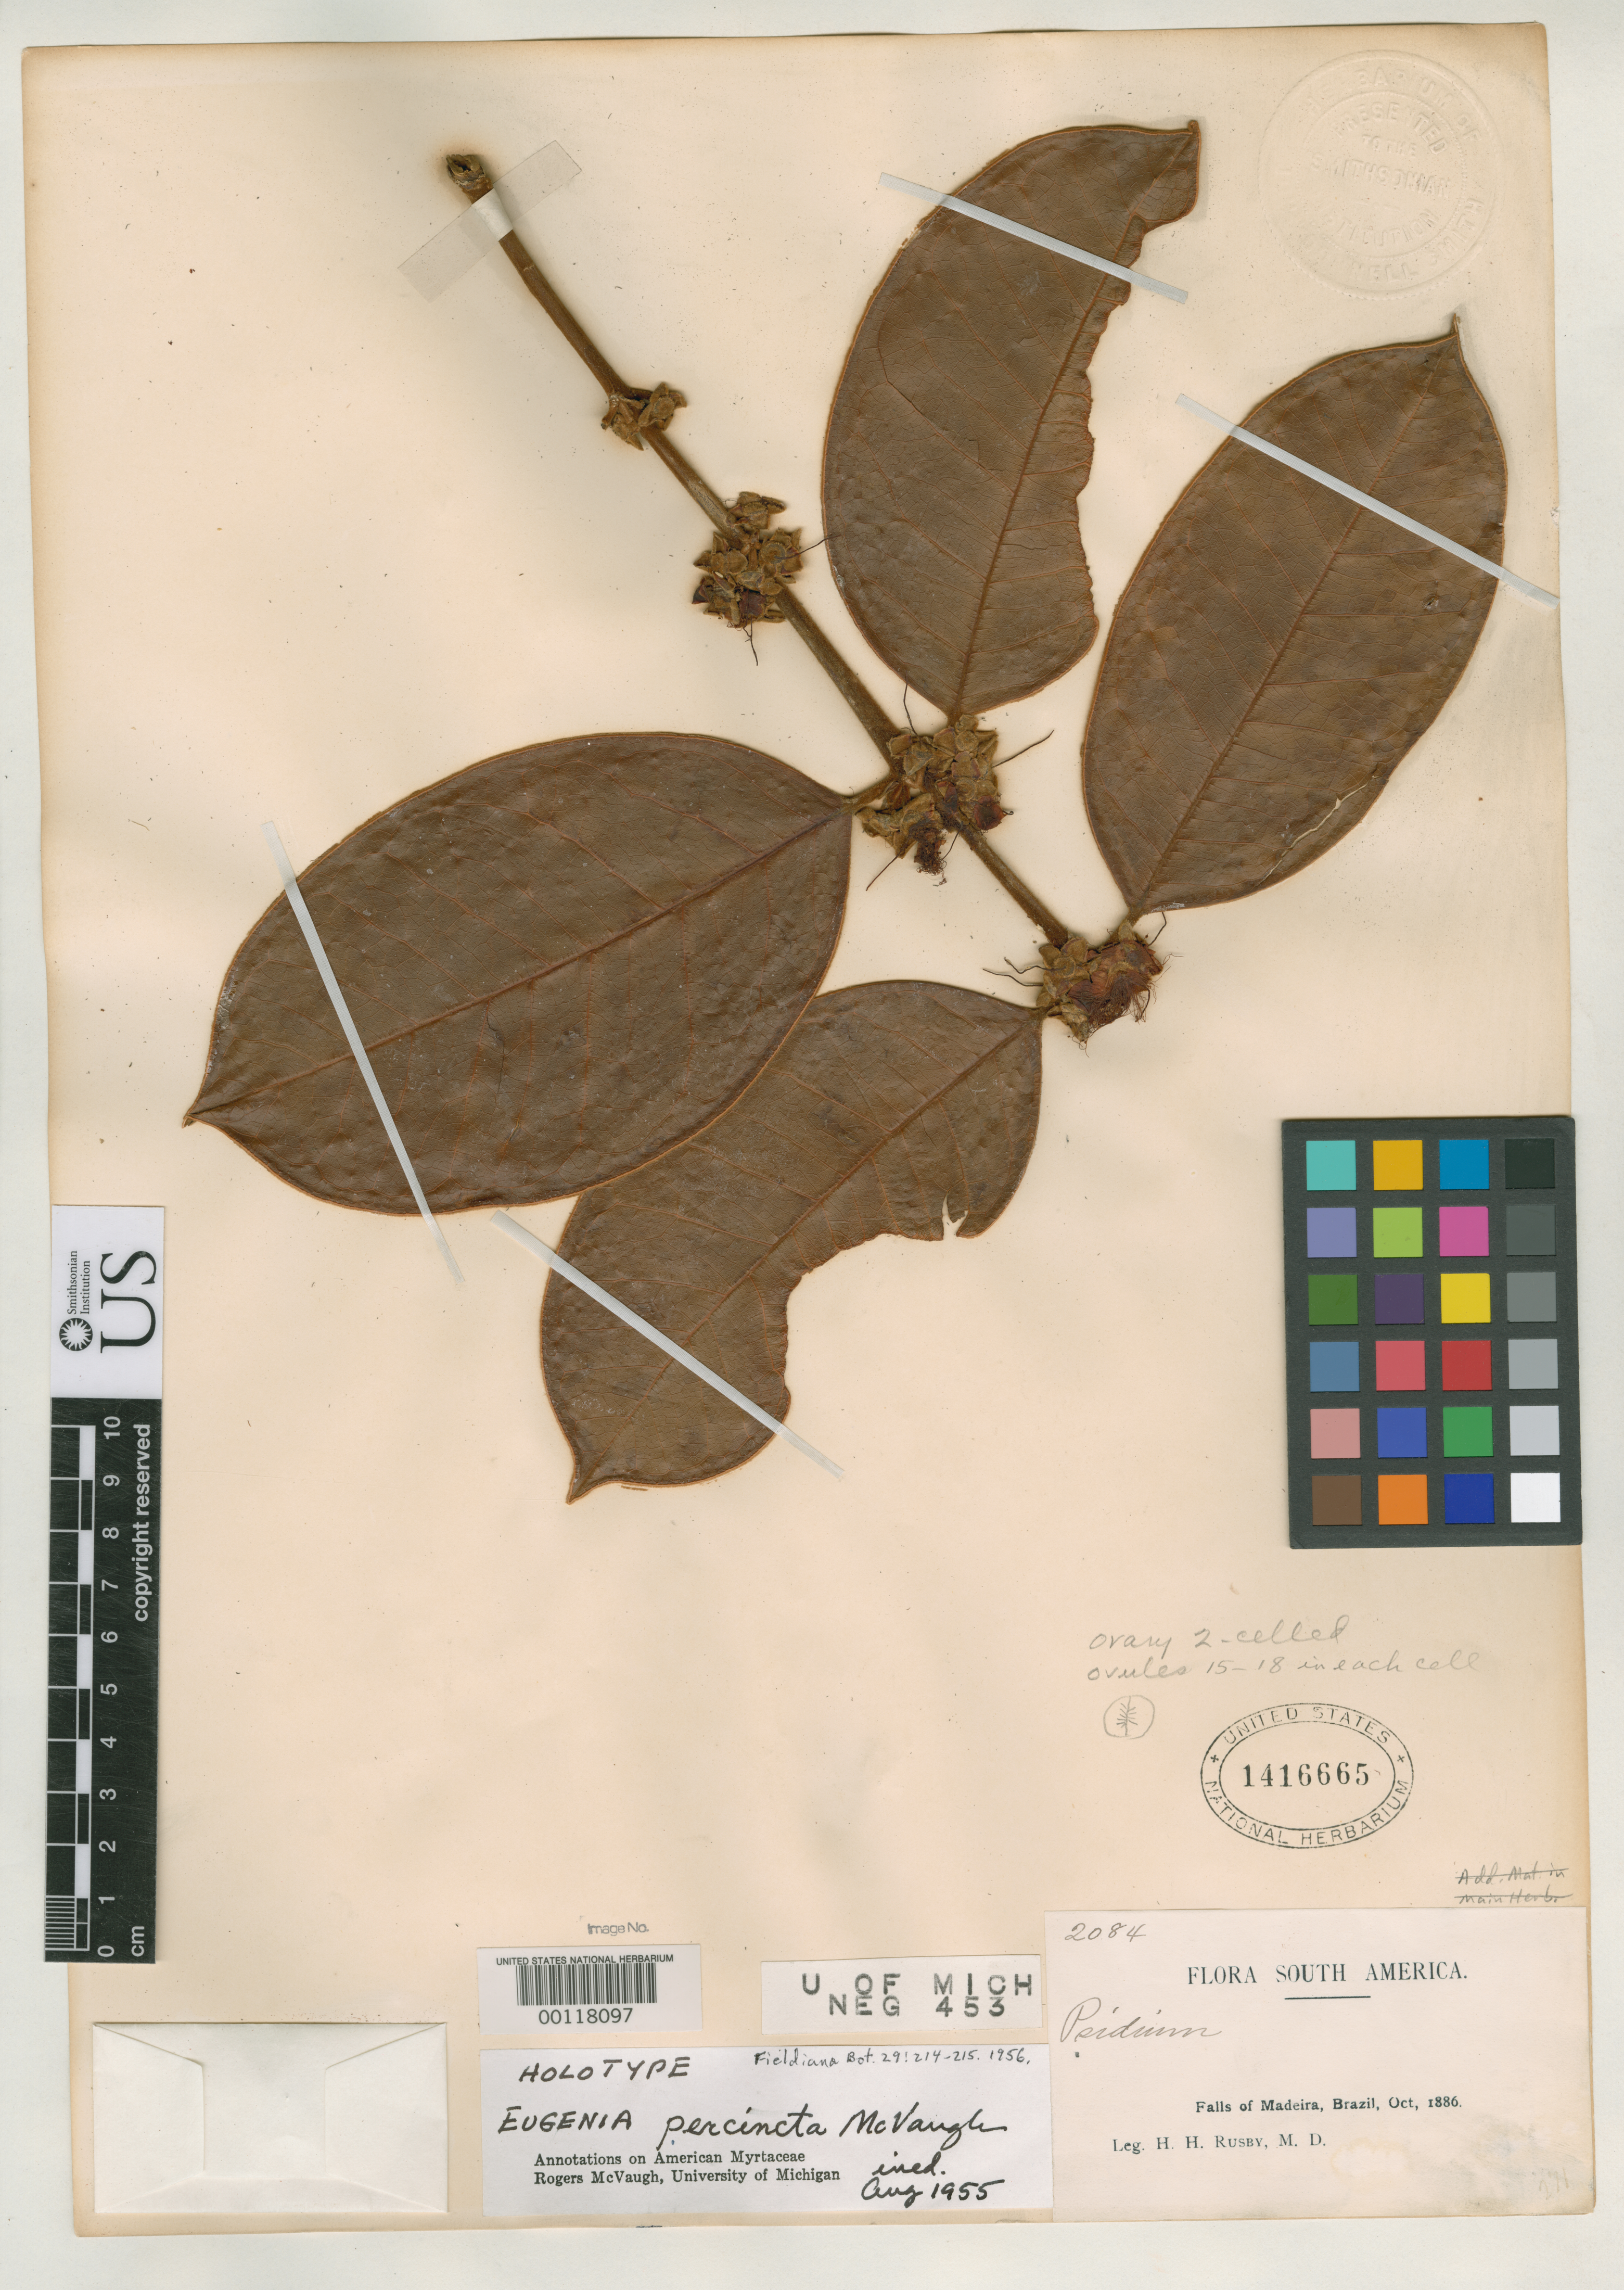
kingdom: Plantae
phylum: Tracheophyta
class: Magnoliopsida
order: Myrtales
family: Myrtaceae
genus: Eugenia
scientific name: Eugenia percincta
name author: McVaugh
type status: Holotype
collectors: H. H. Rusby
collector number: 2084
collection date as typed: Oct 1886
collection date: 1886-10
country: Brazil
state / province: Rondônia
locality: Falls of Madeira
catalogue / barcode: US 1416665